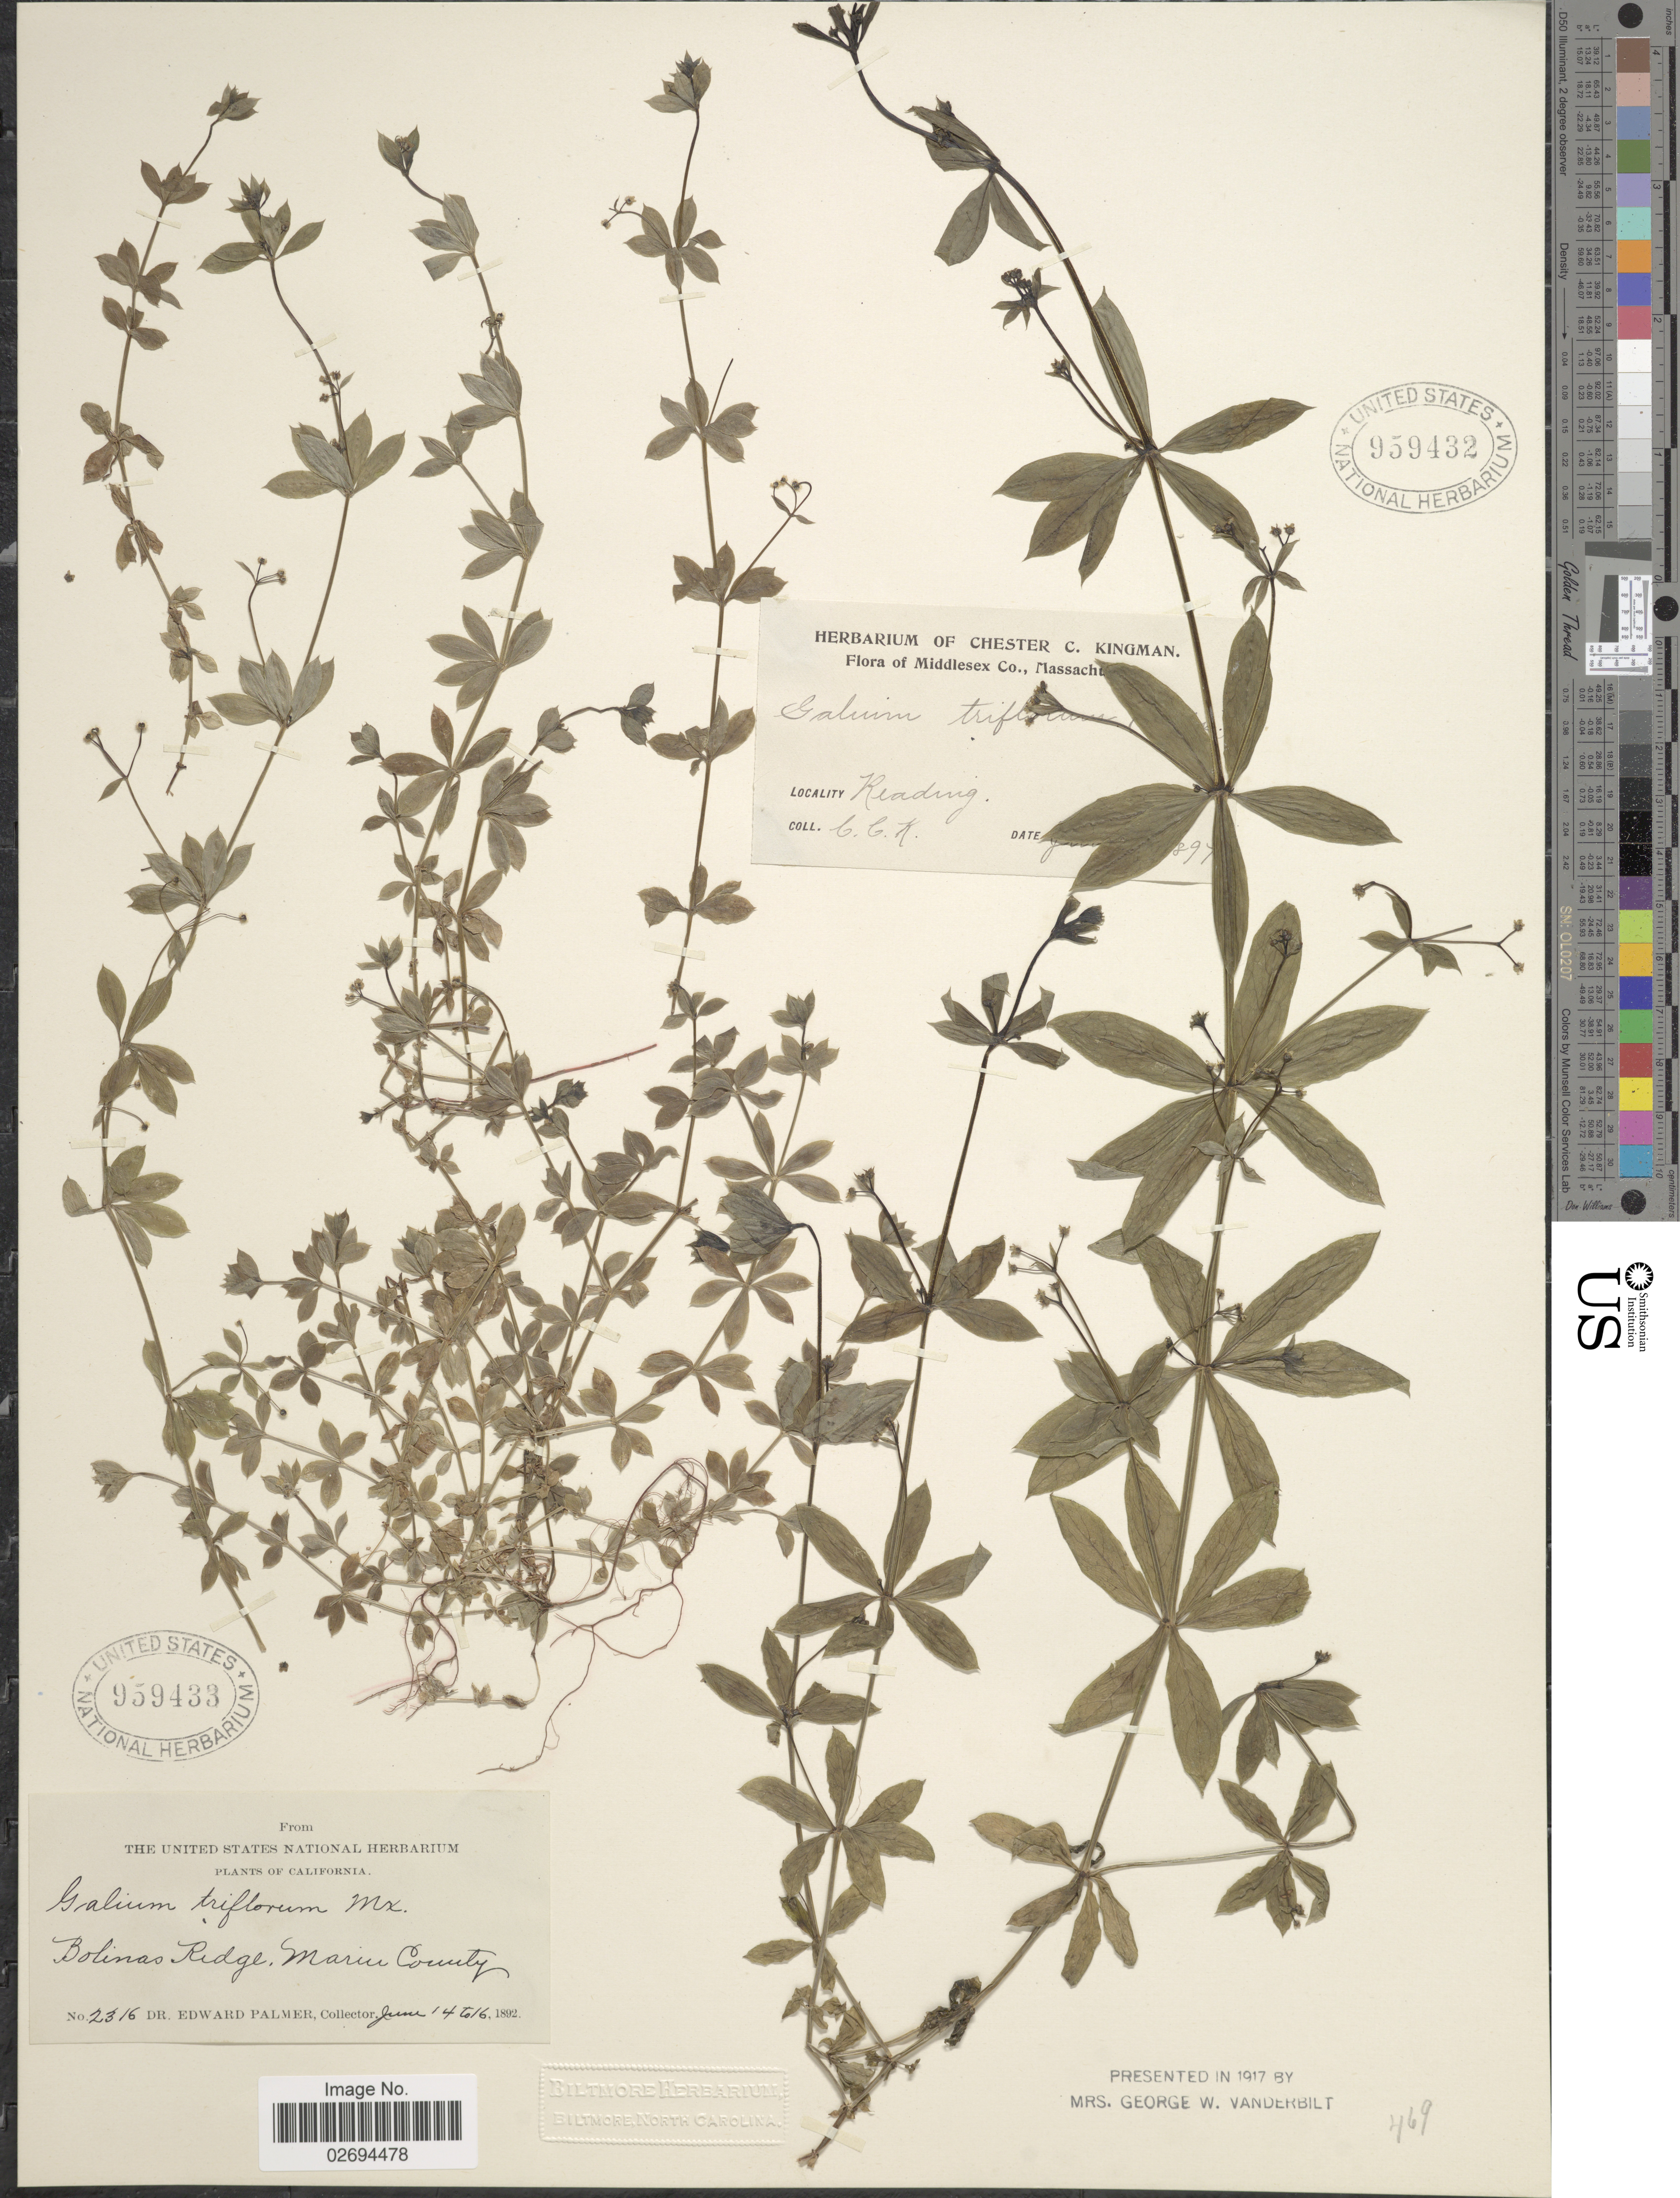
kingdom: Plantae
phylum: Tracheophyta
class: Magnoliopsida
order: Gentianales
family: Rubiaceae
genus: Galium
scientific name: Galium triflorum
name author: Michx.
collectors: E. Palmer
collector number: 2316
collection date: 1892-06-14/1892-06-16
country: United States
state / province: California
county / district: Marin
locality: Bolinas Ridge, Marin County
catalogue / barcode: US 959433